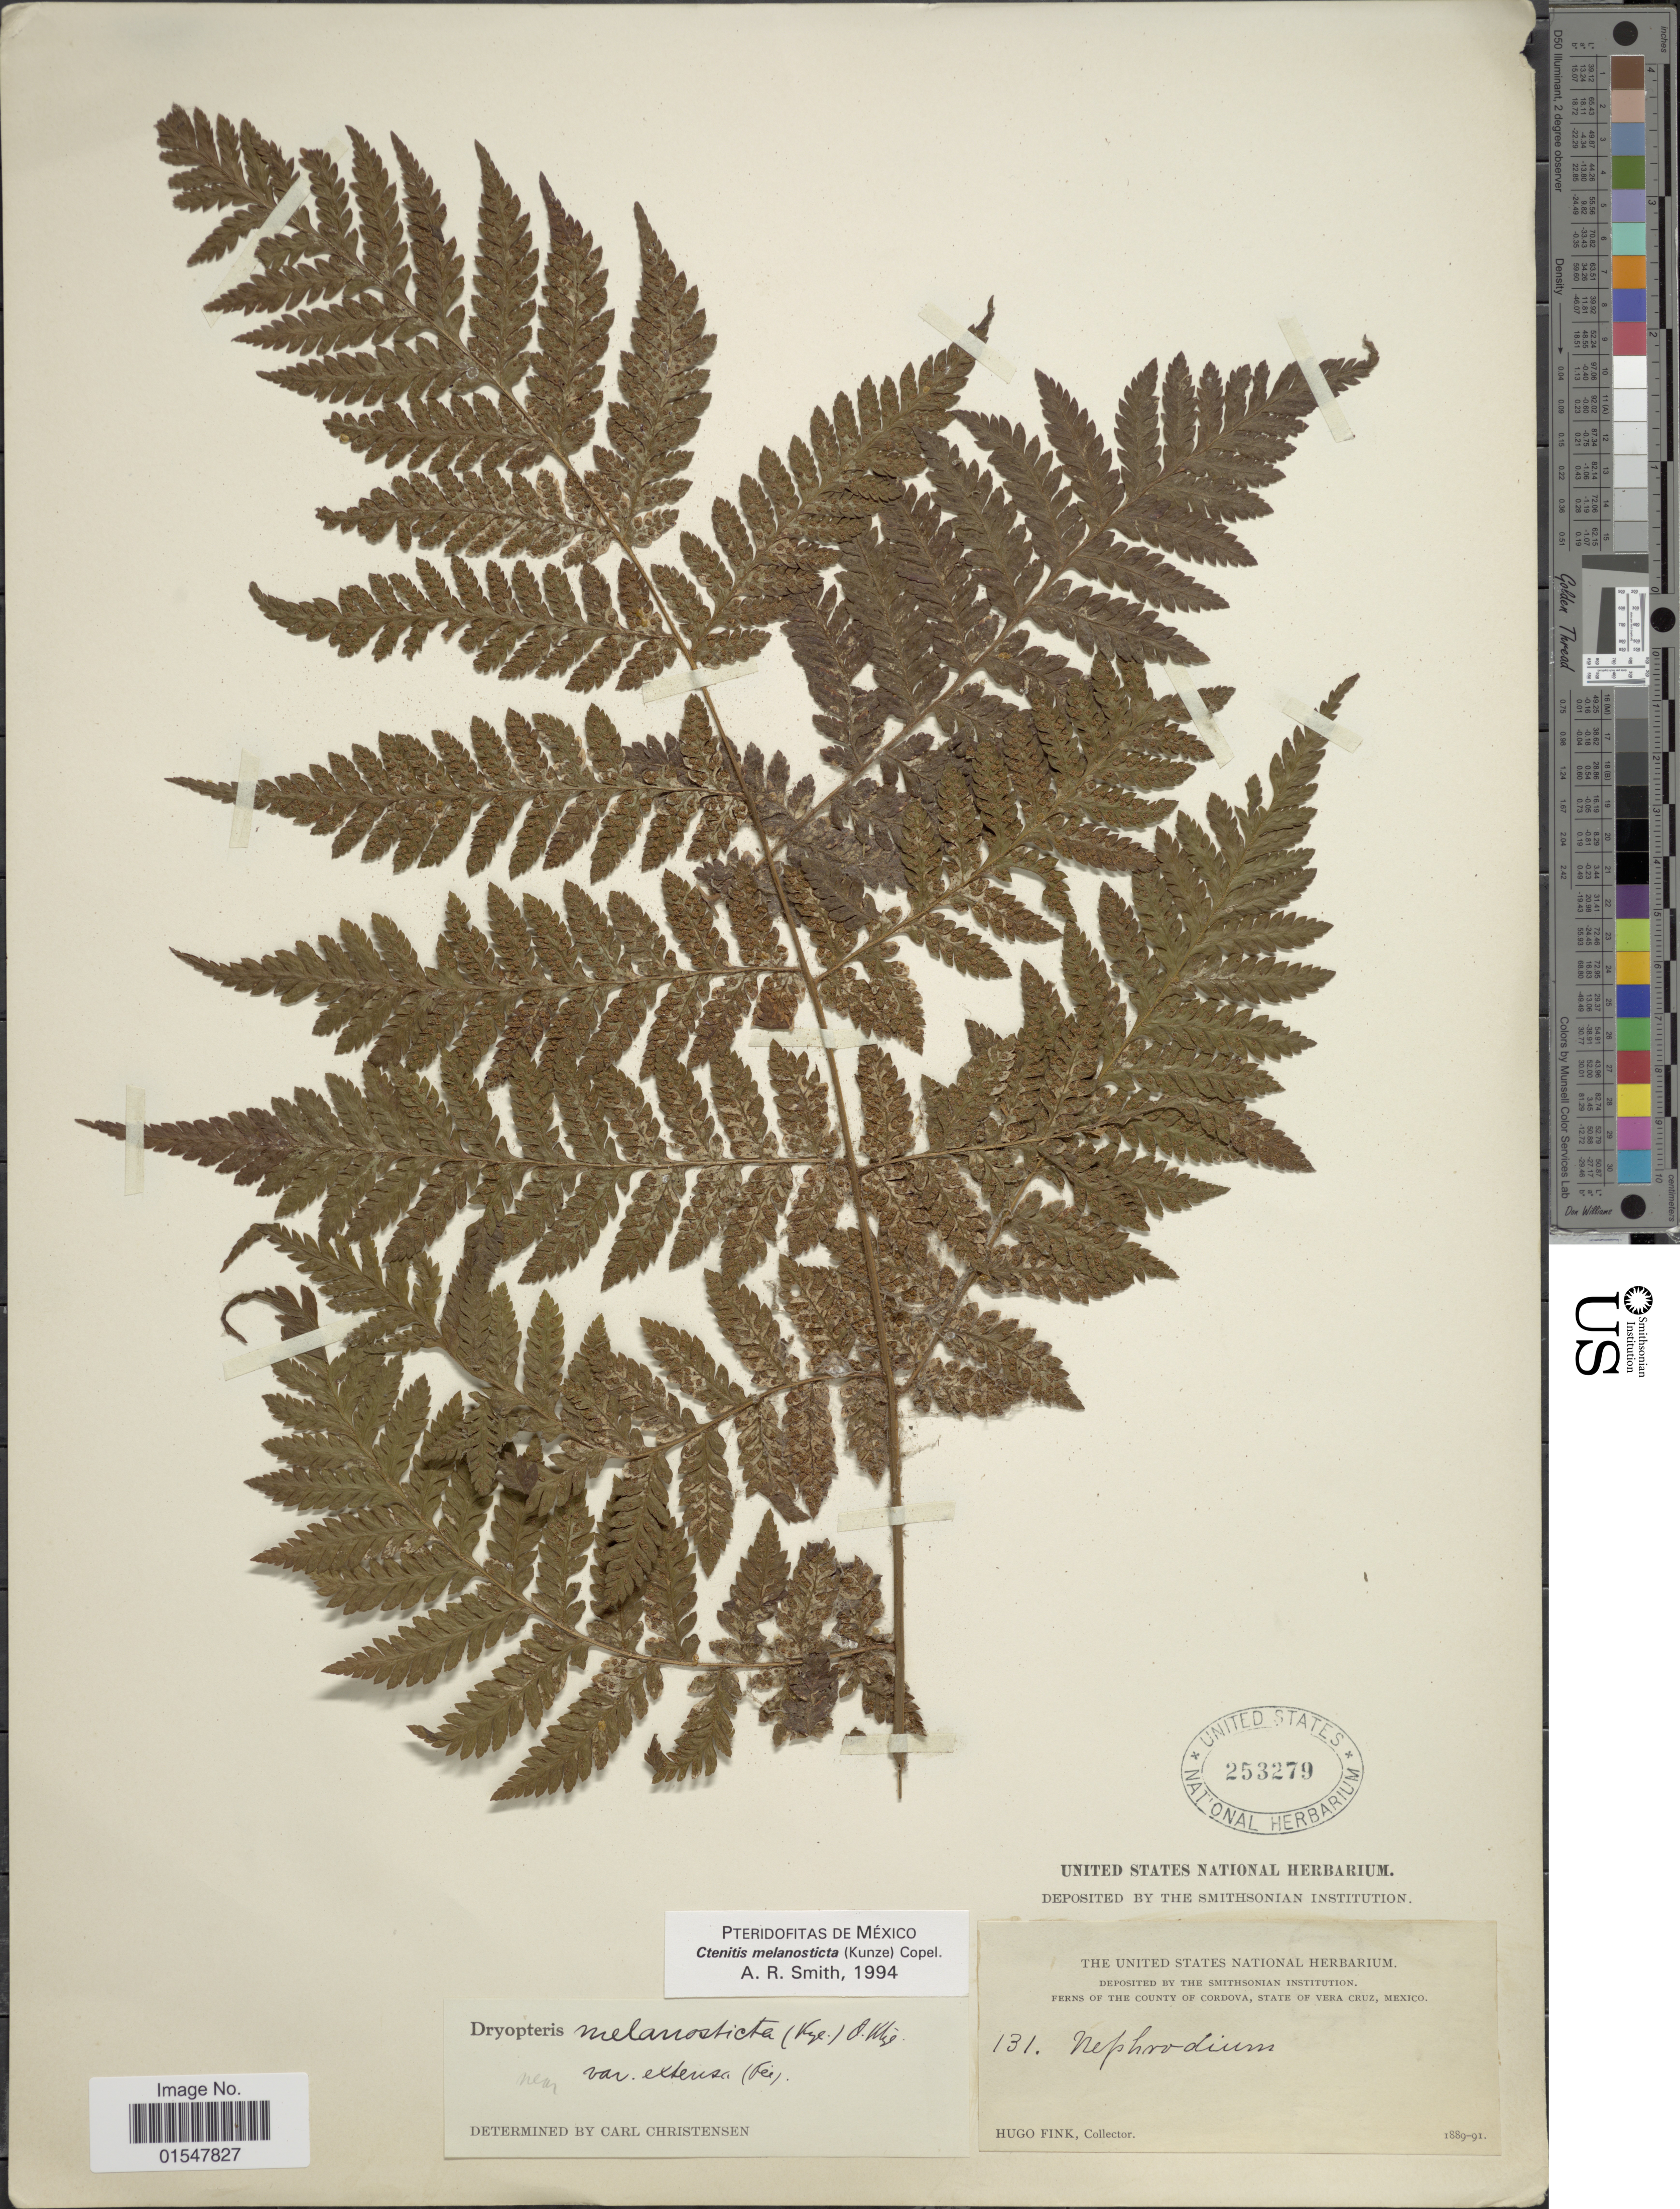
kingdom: Plantae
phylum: Tracheophyta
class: Polypodiopsida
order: Polypodiales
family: Dryopteridaceae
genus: Ctenitis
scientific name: Ctenitis melanosticta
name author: (Kunze) Copel.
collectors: H. Fink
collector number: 131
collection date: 1889/1891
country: Mexico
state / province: Veracruz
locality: The county of Cordova, State of Vera Cruz, Mexico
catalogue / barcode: US 253279